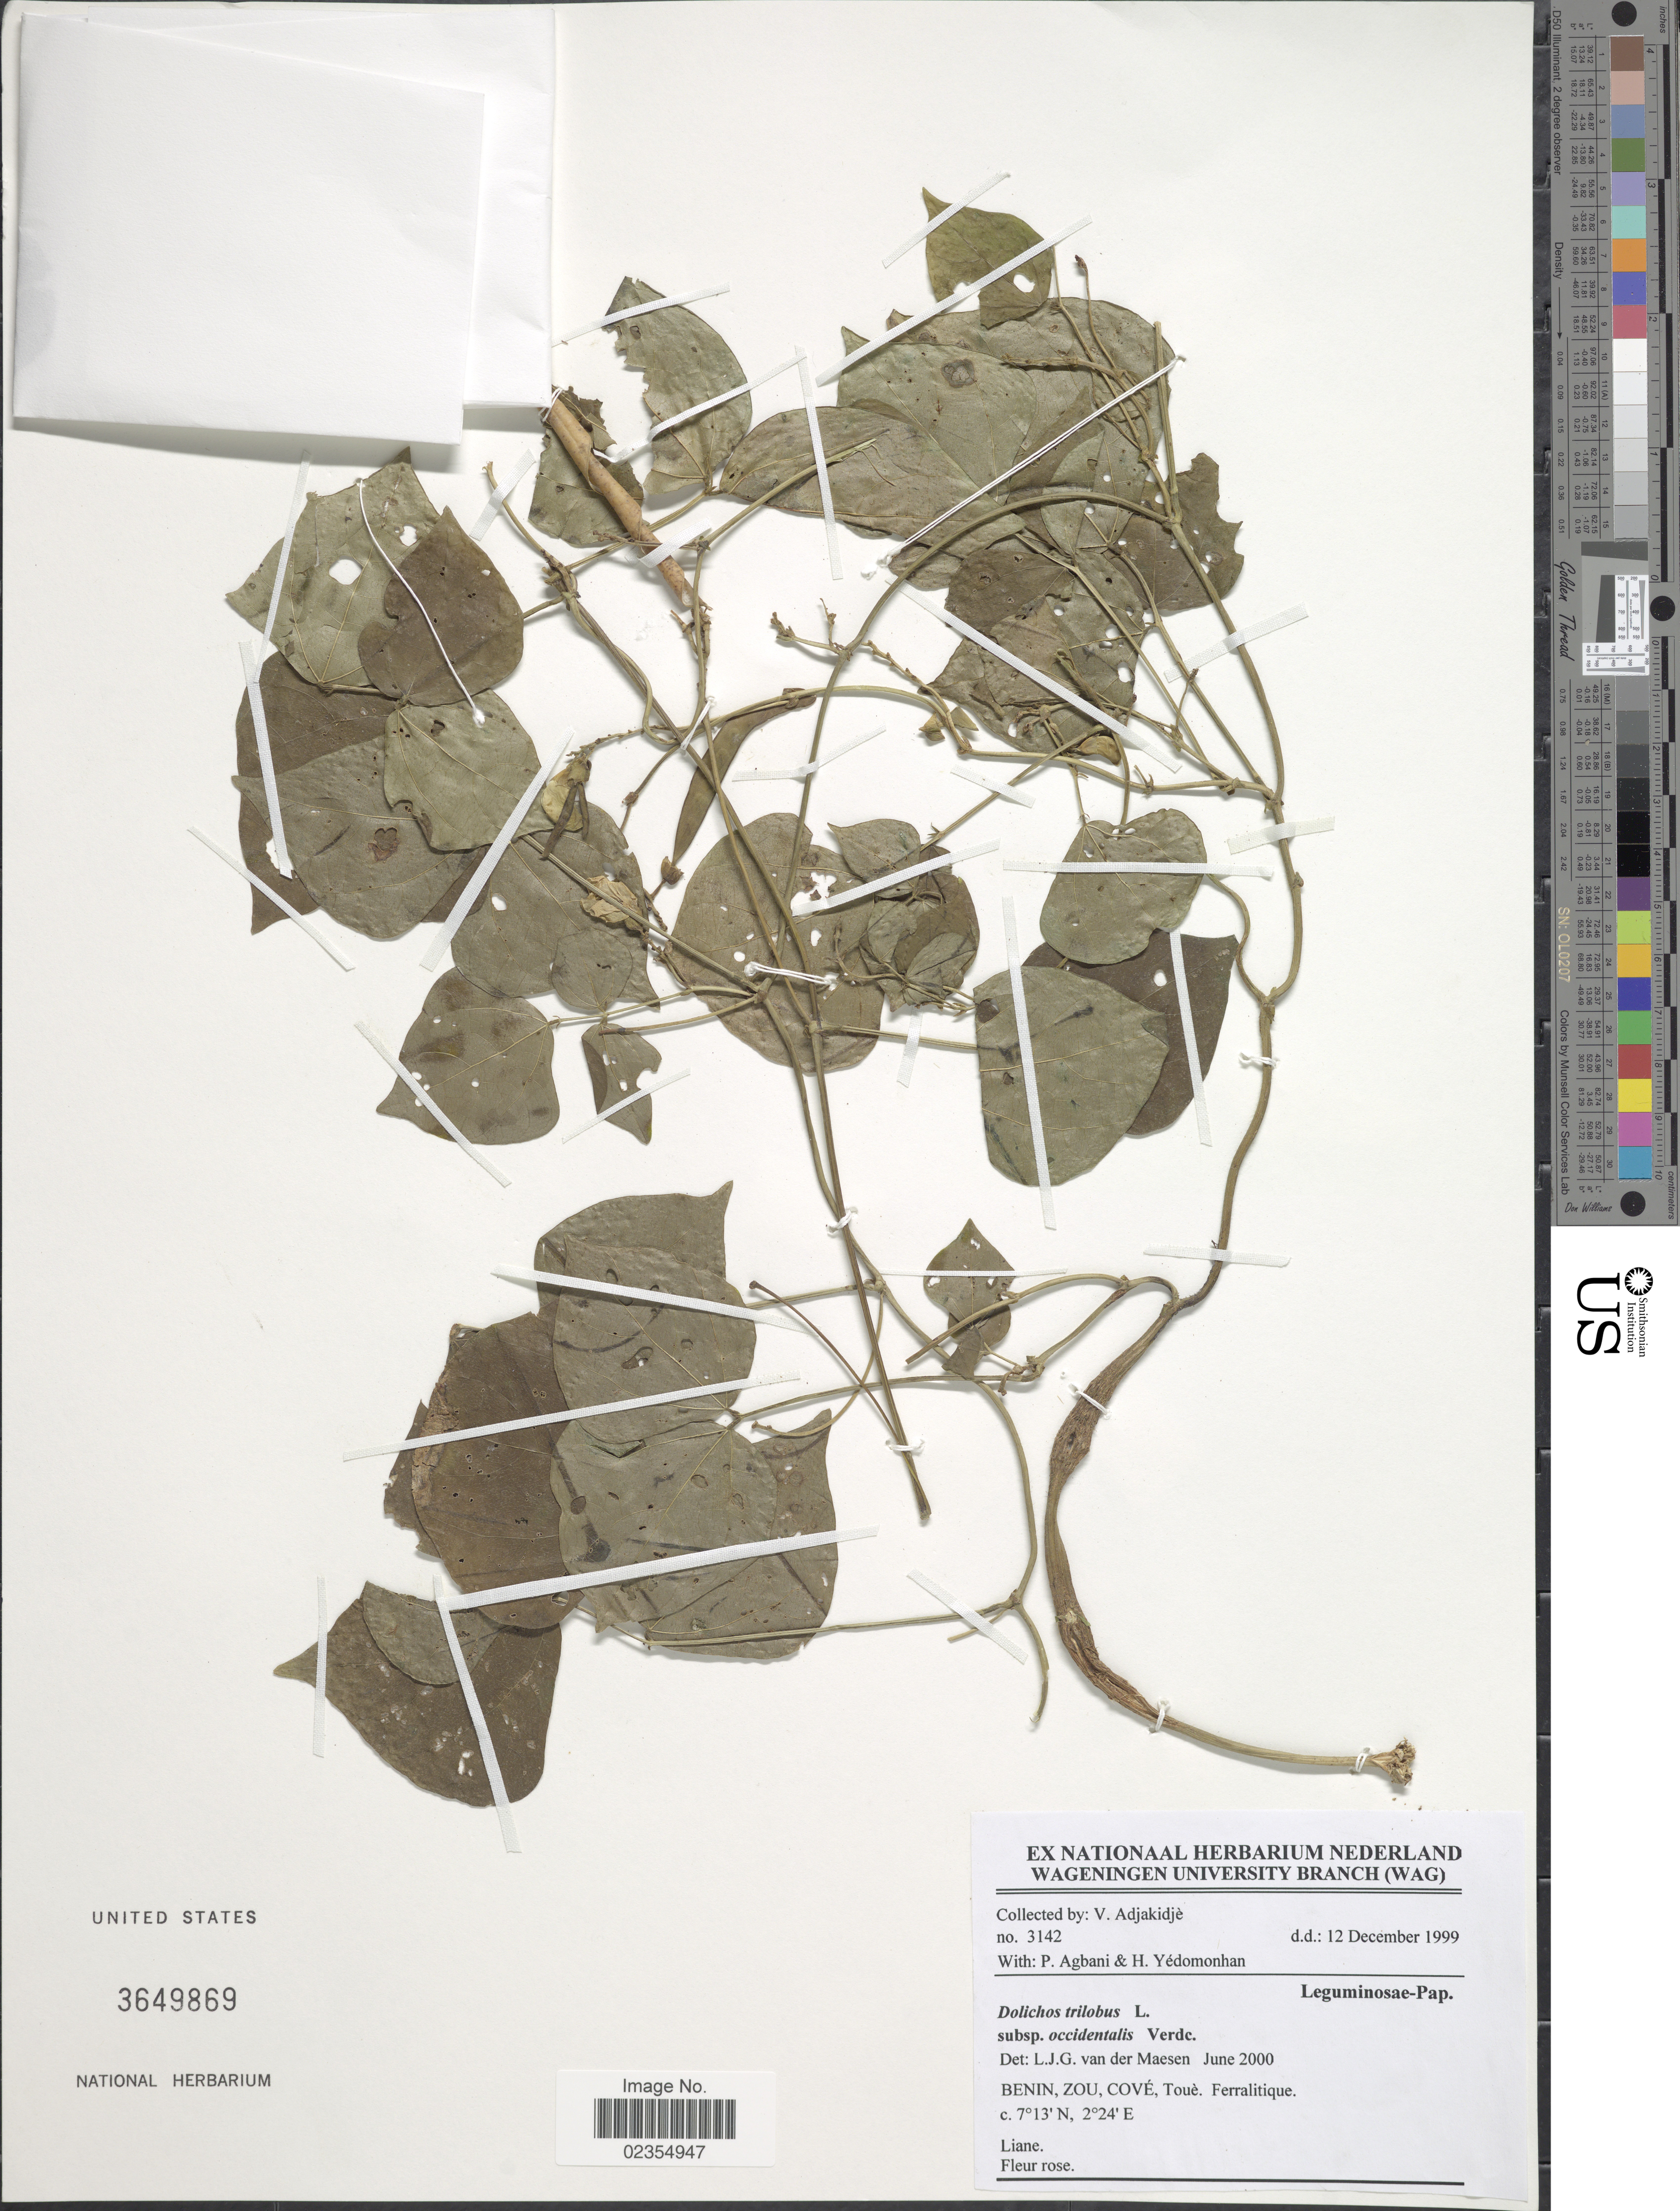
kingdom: Plantae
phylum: Tracheophyta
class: Magnoliopsida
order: Fabales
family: Fabaceae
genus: Dolichos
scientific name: Dolichos trilobus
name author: L.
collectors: V. Adjakidjè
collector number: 3142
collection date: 1999-12-12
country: Benin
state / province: Zou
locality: Cove,Toue, Ferralitique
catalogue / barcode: US 3649869